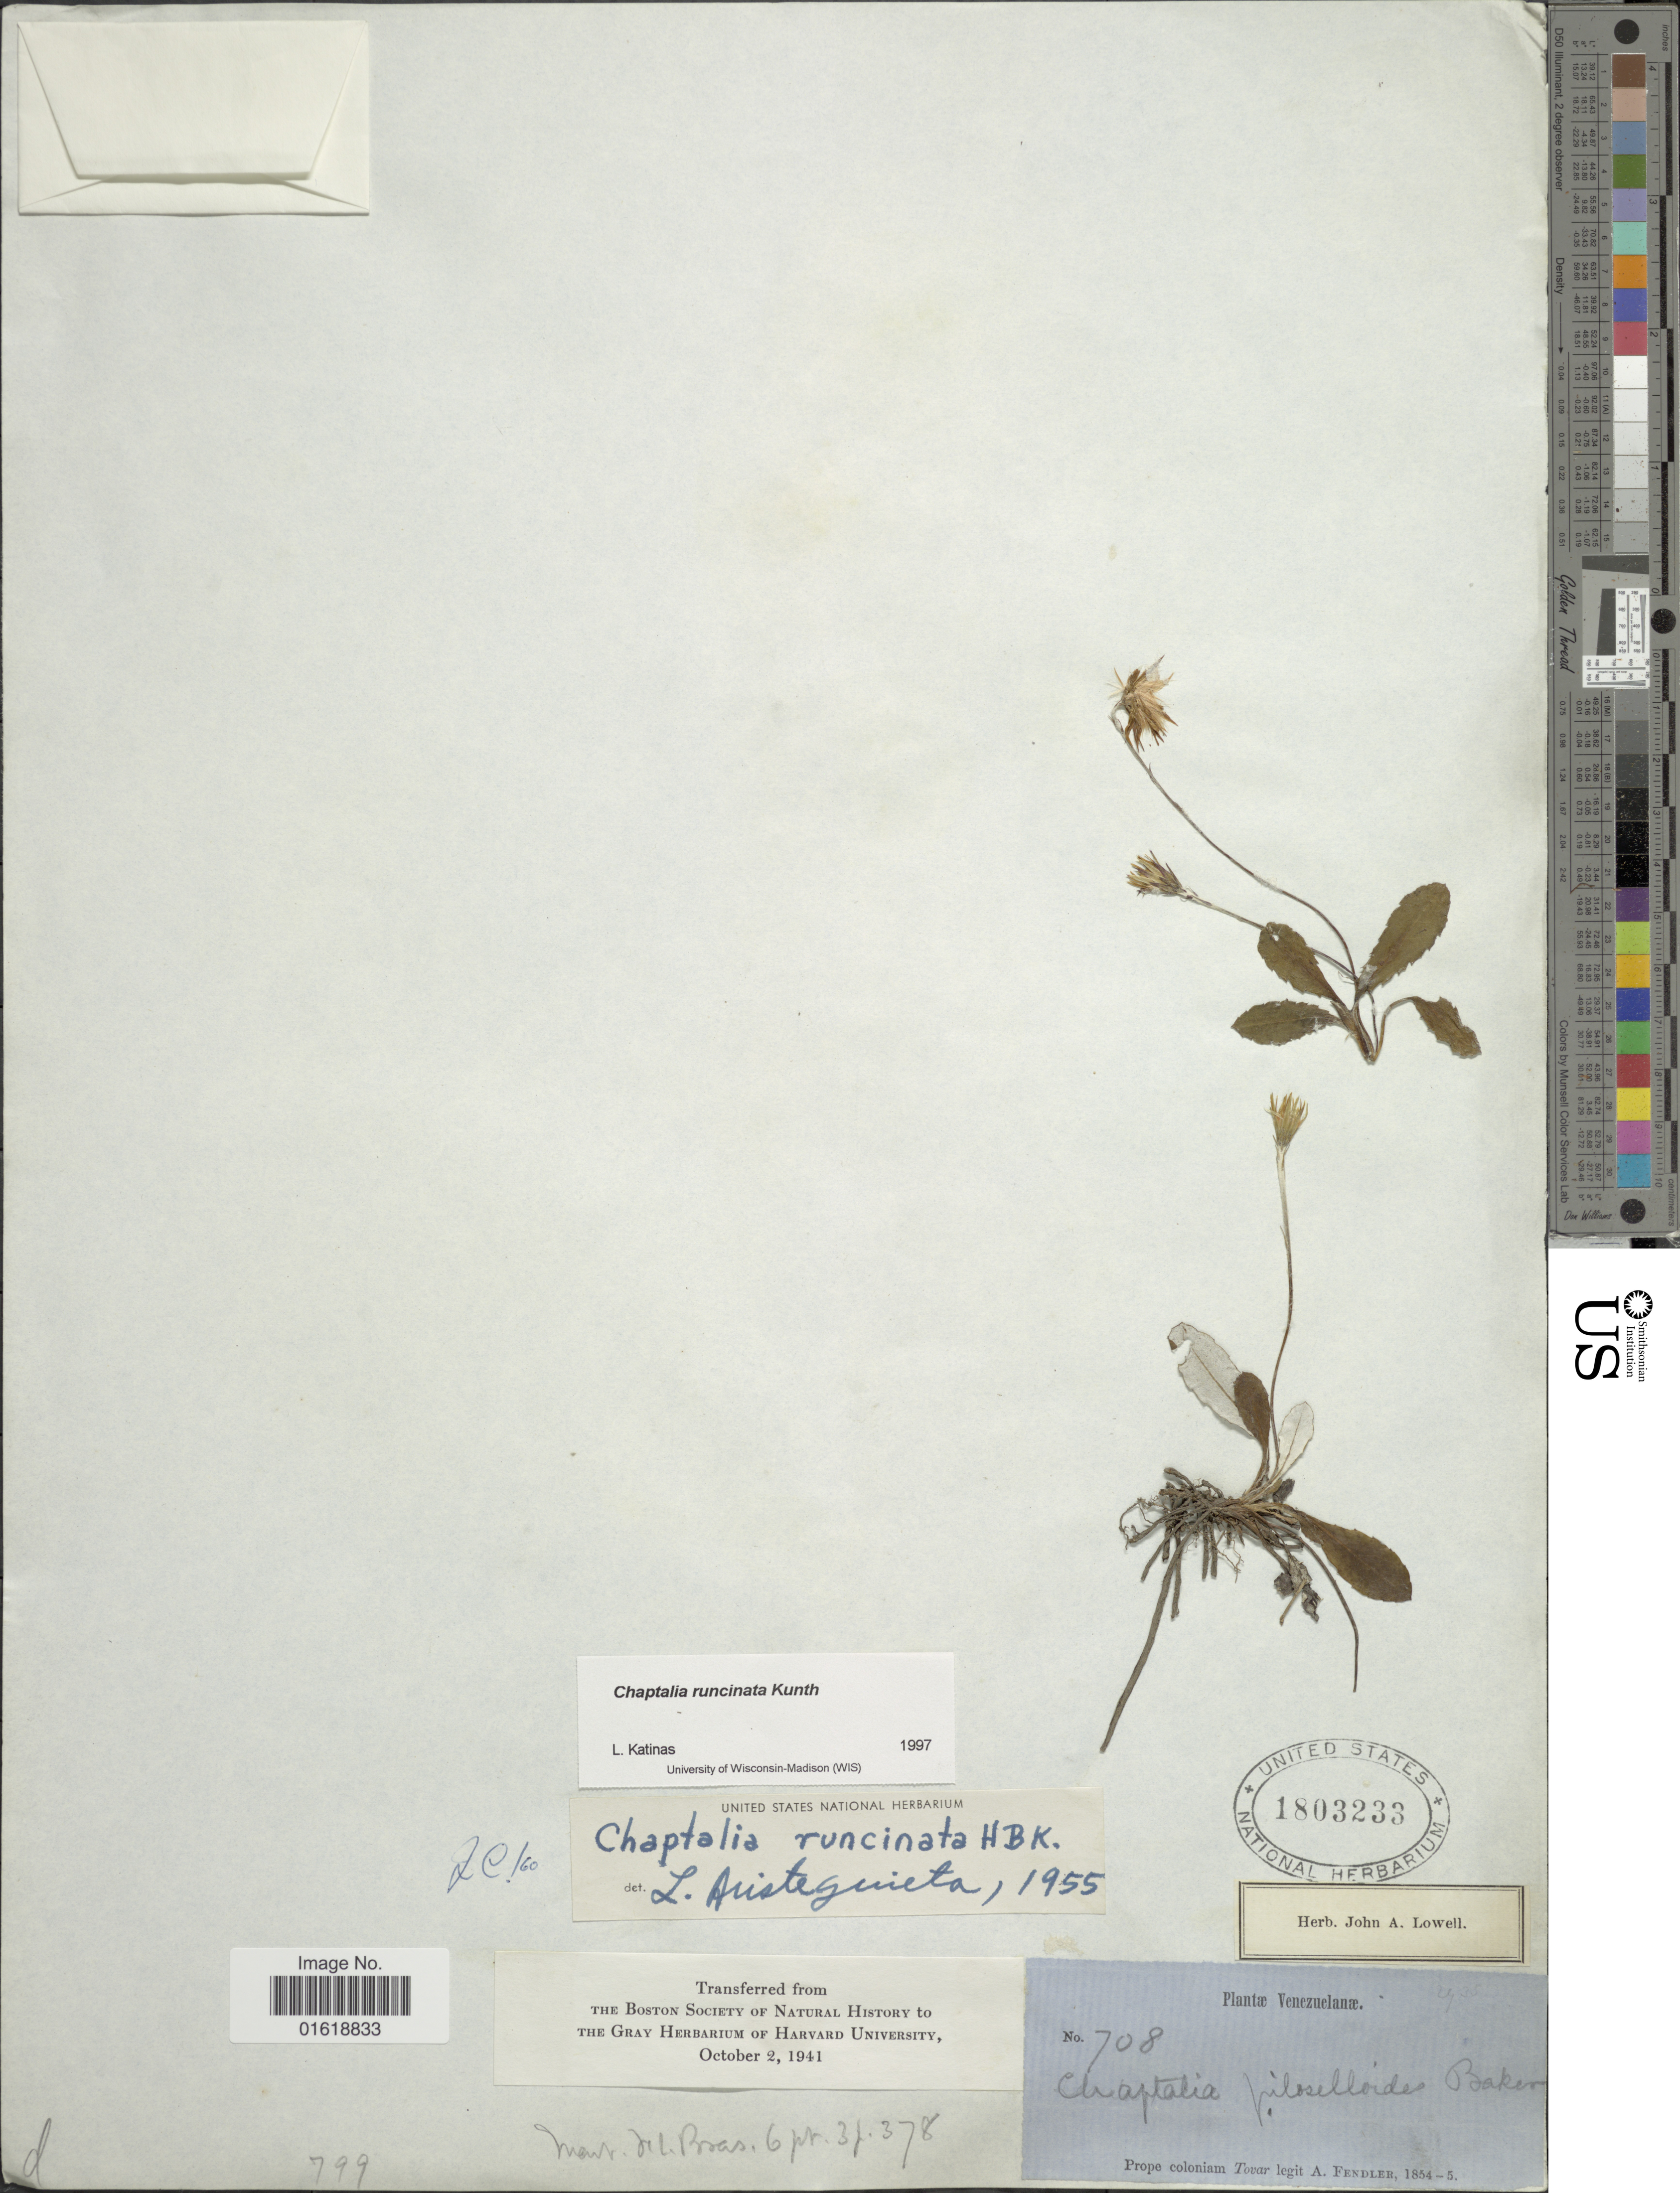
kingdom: Plantae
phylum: Tracheophyta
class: Magnoliopsida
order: Asterales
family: Asteraceae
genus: Chaptalia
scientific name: Chaptalia runcinata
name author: Kunth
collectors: A. Fendler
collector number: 708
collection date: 1854/1855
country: Venezuela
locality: Prope coloniam Tovar.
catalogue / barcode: US 1803233